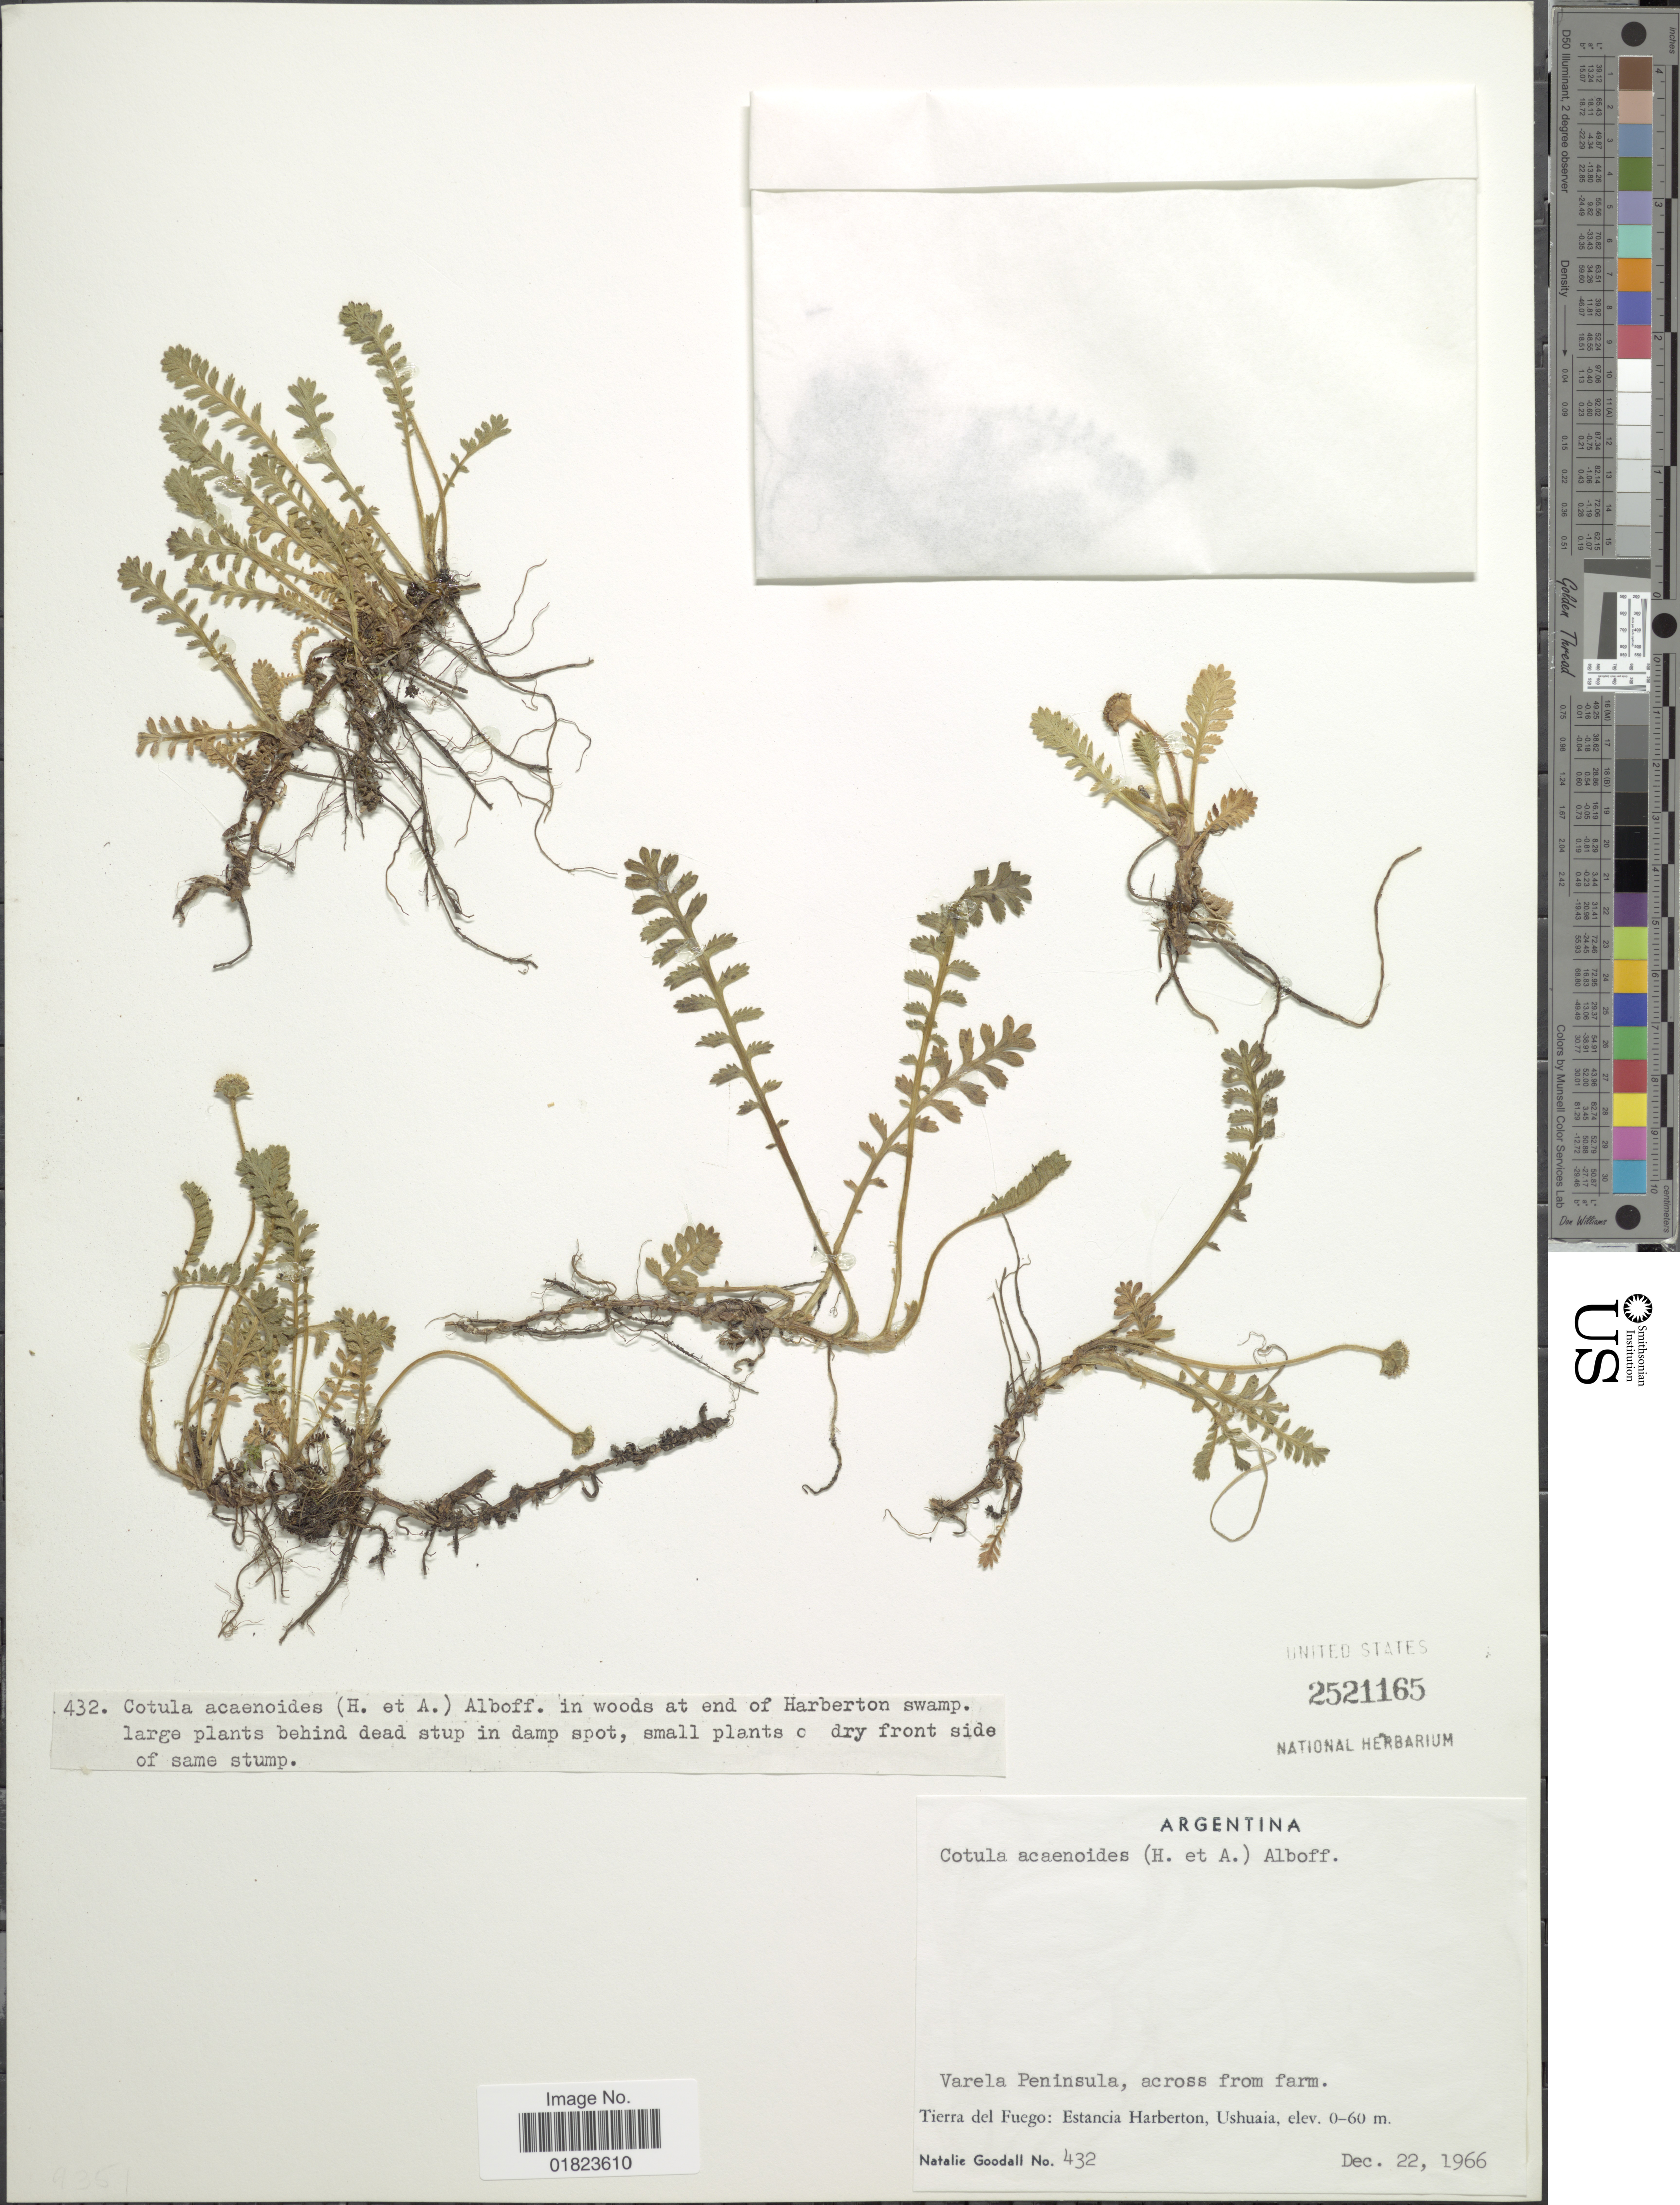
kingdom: Plantae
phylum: Tracheophyta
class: Magnoliopsida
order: Asterales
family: Asteraceae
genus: Cotula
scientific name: Cotula acaenoides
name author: (Hook. & Arn.) Albov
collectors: N. Goodall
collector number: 432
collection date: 1966-12-22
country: Argentina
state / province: Tierra del Fuego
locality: Tierra del Fuego: Estancia Harbeton, Ushuaia.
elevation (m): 0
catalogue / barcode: US 2521165